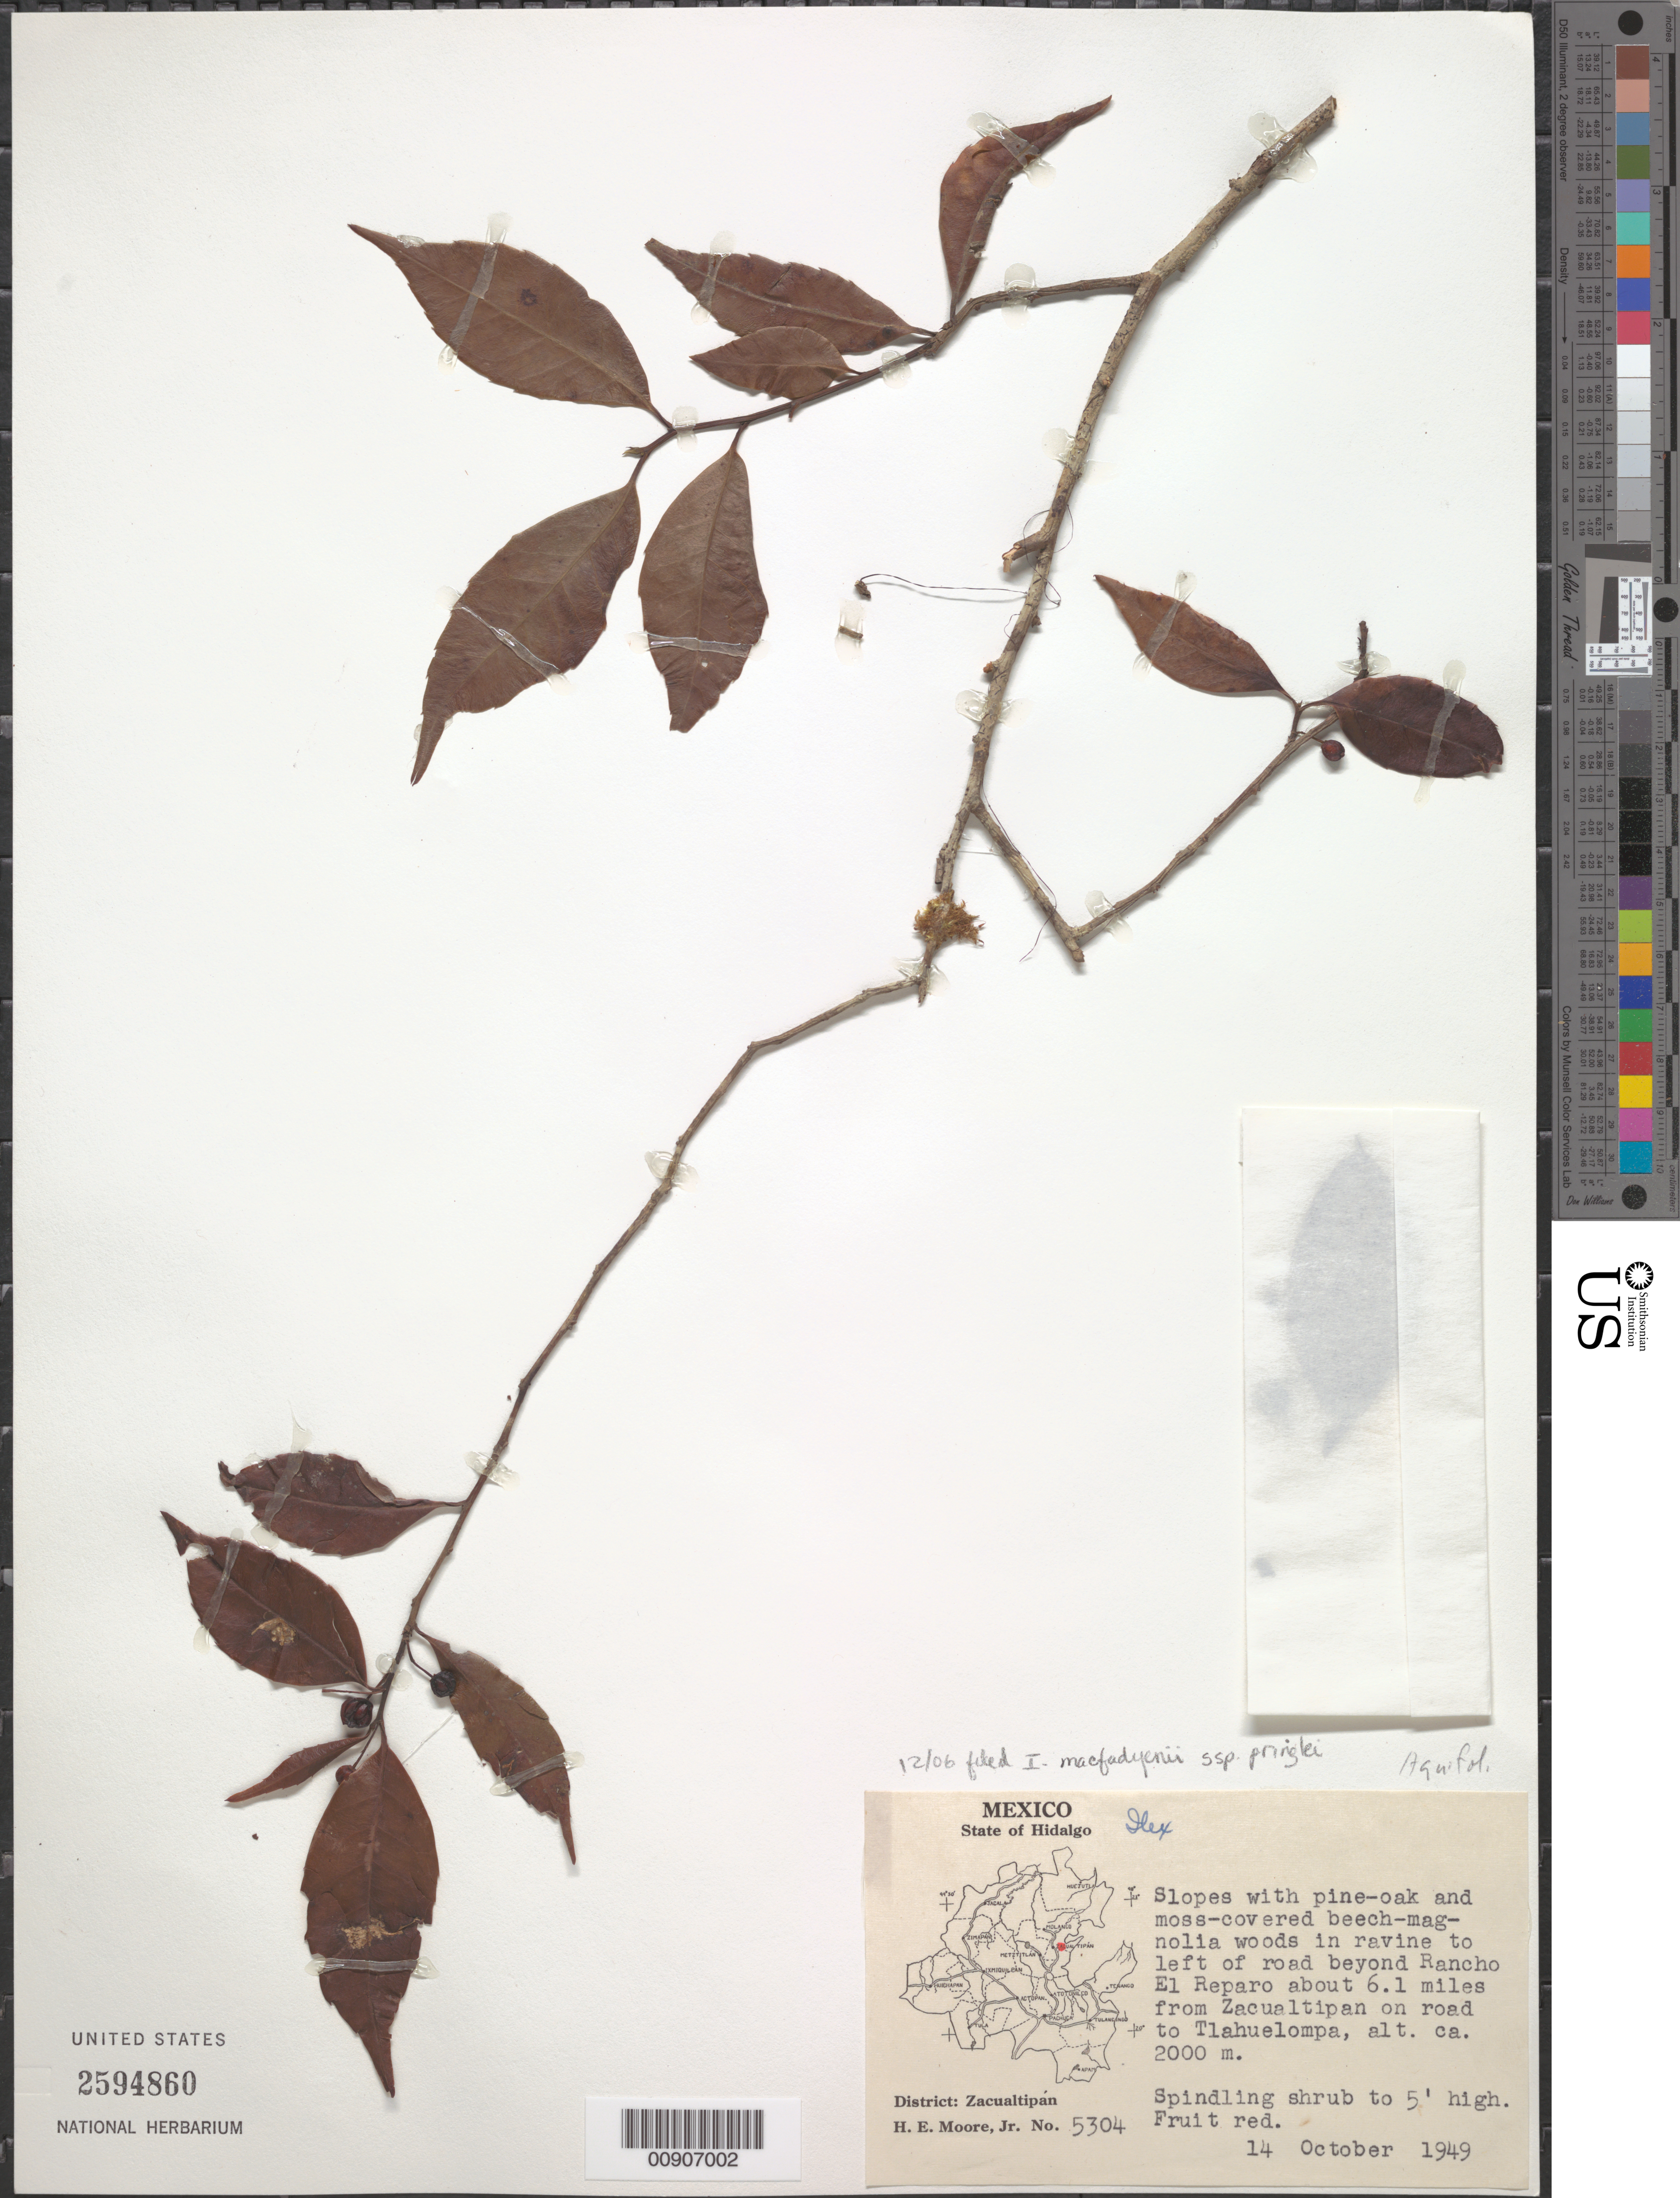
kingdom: Plantae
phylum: Tracheophyta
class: Magnoliopsida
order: Aquifoliales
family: Aquifoliaceae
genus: Ilex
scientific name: Ilex liebmannii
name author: Standl.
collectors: H. E. Moore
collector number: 5304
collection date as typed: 14 Oct 1949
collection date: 1949-10-14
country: Mexico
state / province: Hidalgo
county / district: Zacualtipán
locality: State of Hidalgo: District Zacualtipán: In ravine to left of road beyond Rancho El Reparo about 6.1 miles from Zacualtipán on road to Tlahuelompa.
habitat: Slopes with pine-oak and moss-covered beech-magnolia woods in ravine.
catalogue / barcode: US 2594860